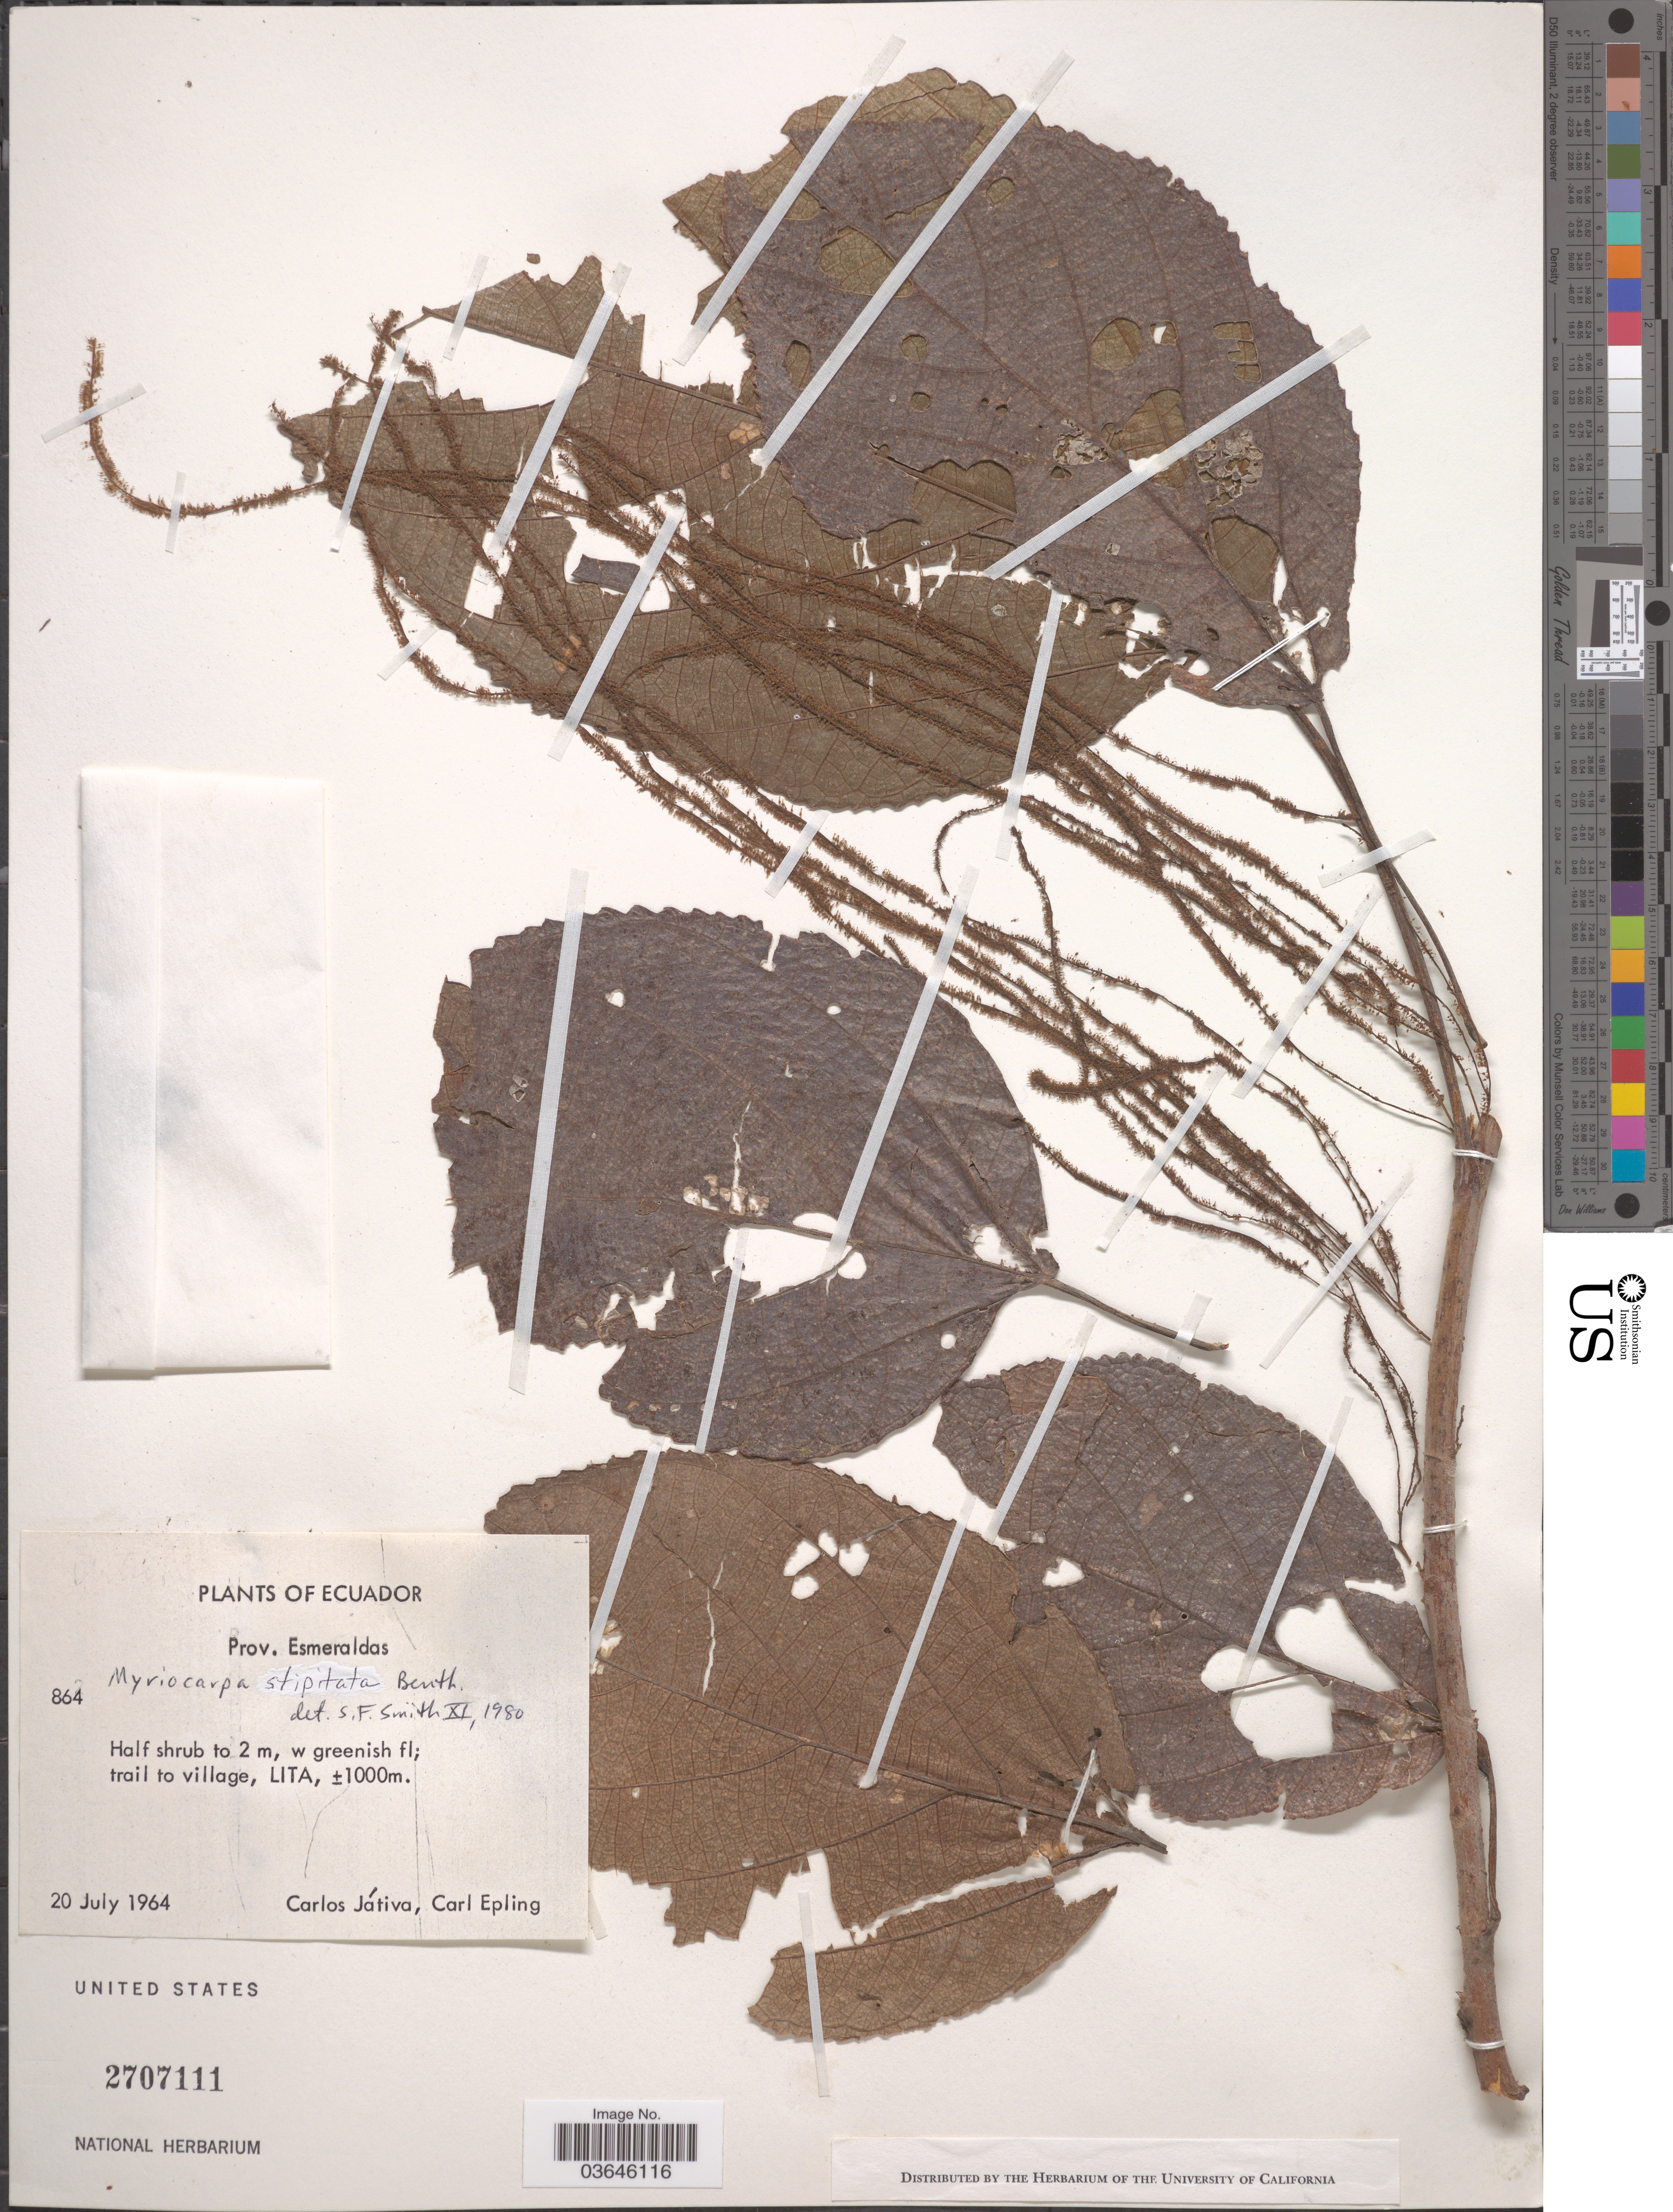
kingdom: Plantae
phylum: Tracheophyta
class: Magnoliopsida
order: Rosales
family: Urticaceae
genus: Myriocarpa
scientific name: Myriocarpa stipitata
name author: Benth.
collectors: C. D. Játiva & C. C. Epling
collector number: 864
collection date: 1964-07-20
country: Ecuador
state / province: Esmeraldas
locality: Lita.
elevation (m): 1000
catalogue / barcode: US 2707111